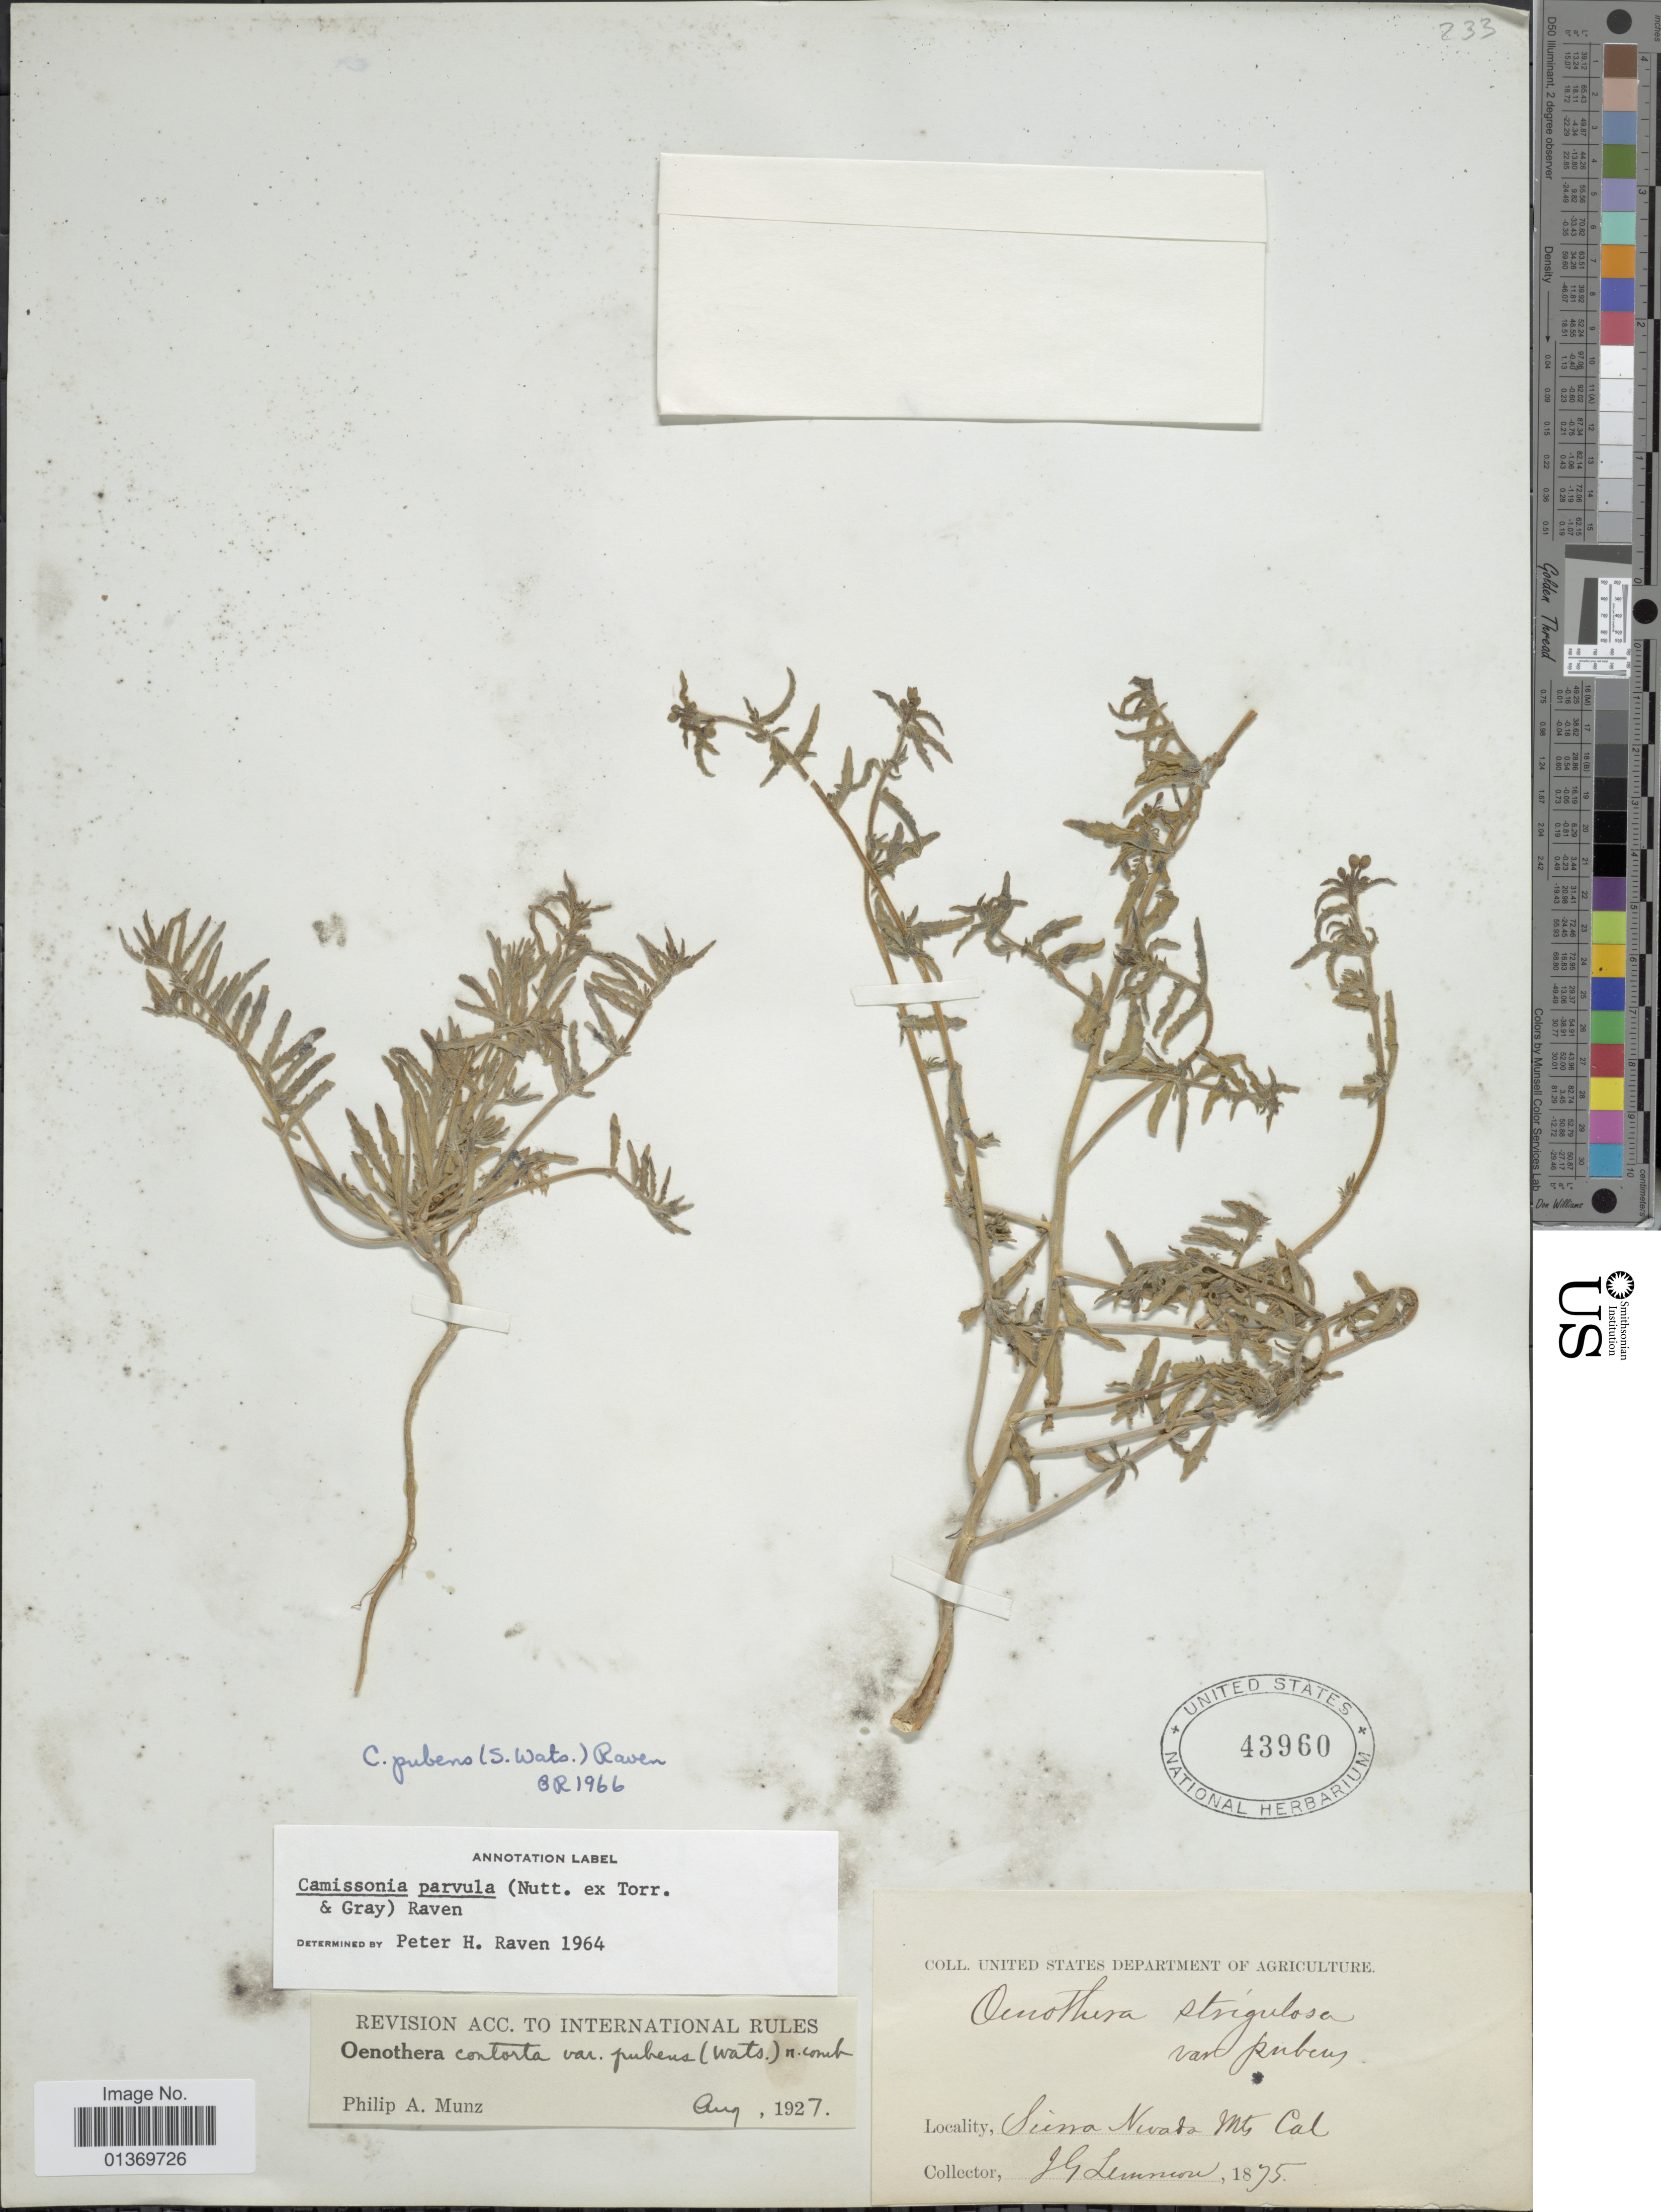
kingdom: Plantae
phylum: Tracheophyta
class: Magnoliopsida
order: Myrtales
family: Onagraceae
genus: Camissonia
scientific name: Camissonia pubens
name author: (S. Watson) P.H. Raven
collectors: J. Lemmon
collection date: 1875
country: United States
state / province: California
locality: Sierra Nevada Mts Cal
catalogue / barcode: US 43960